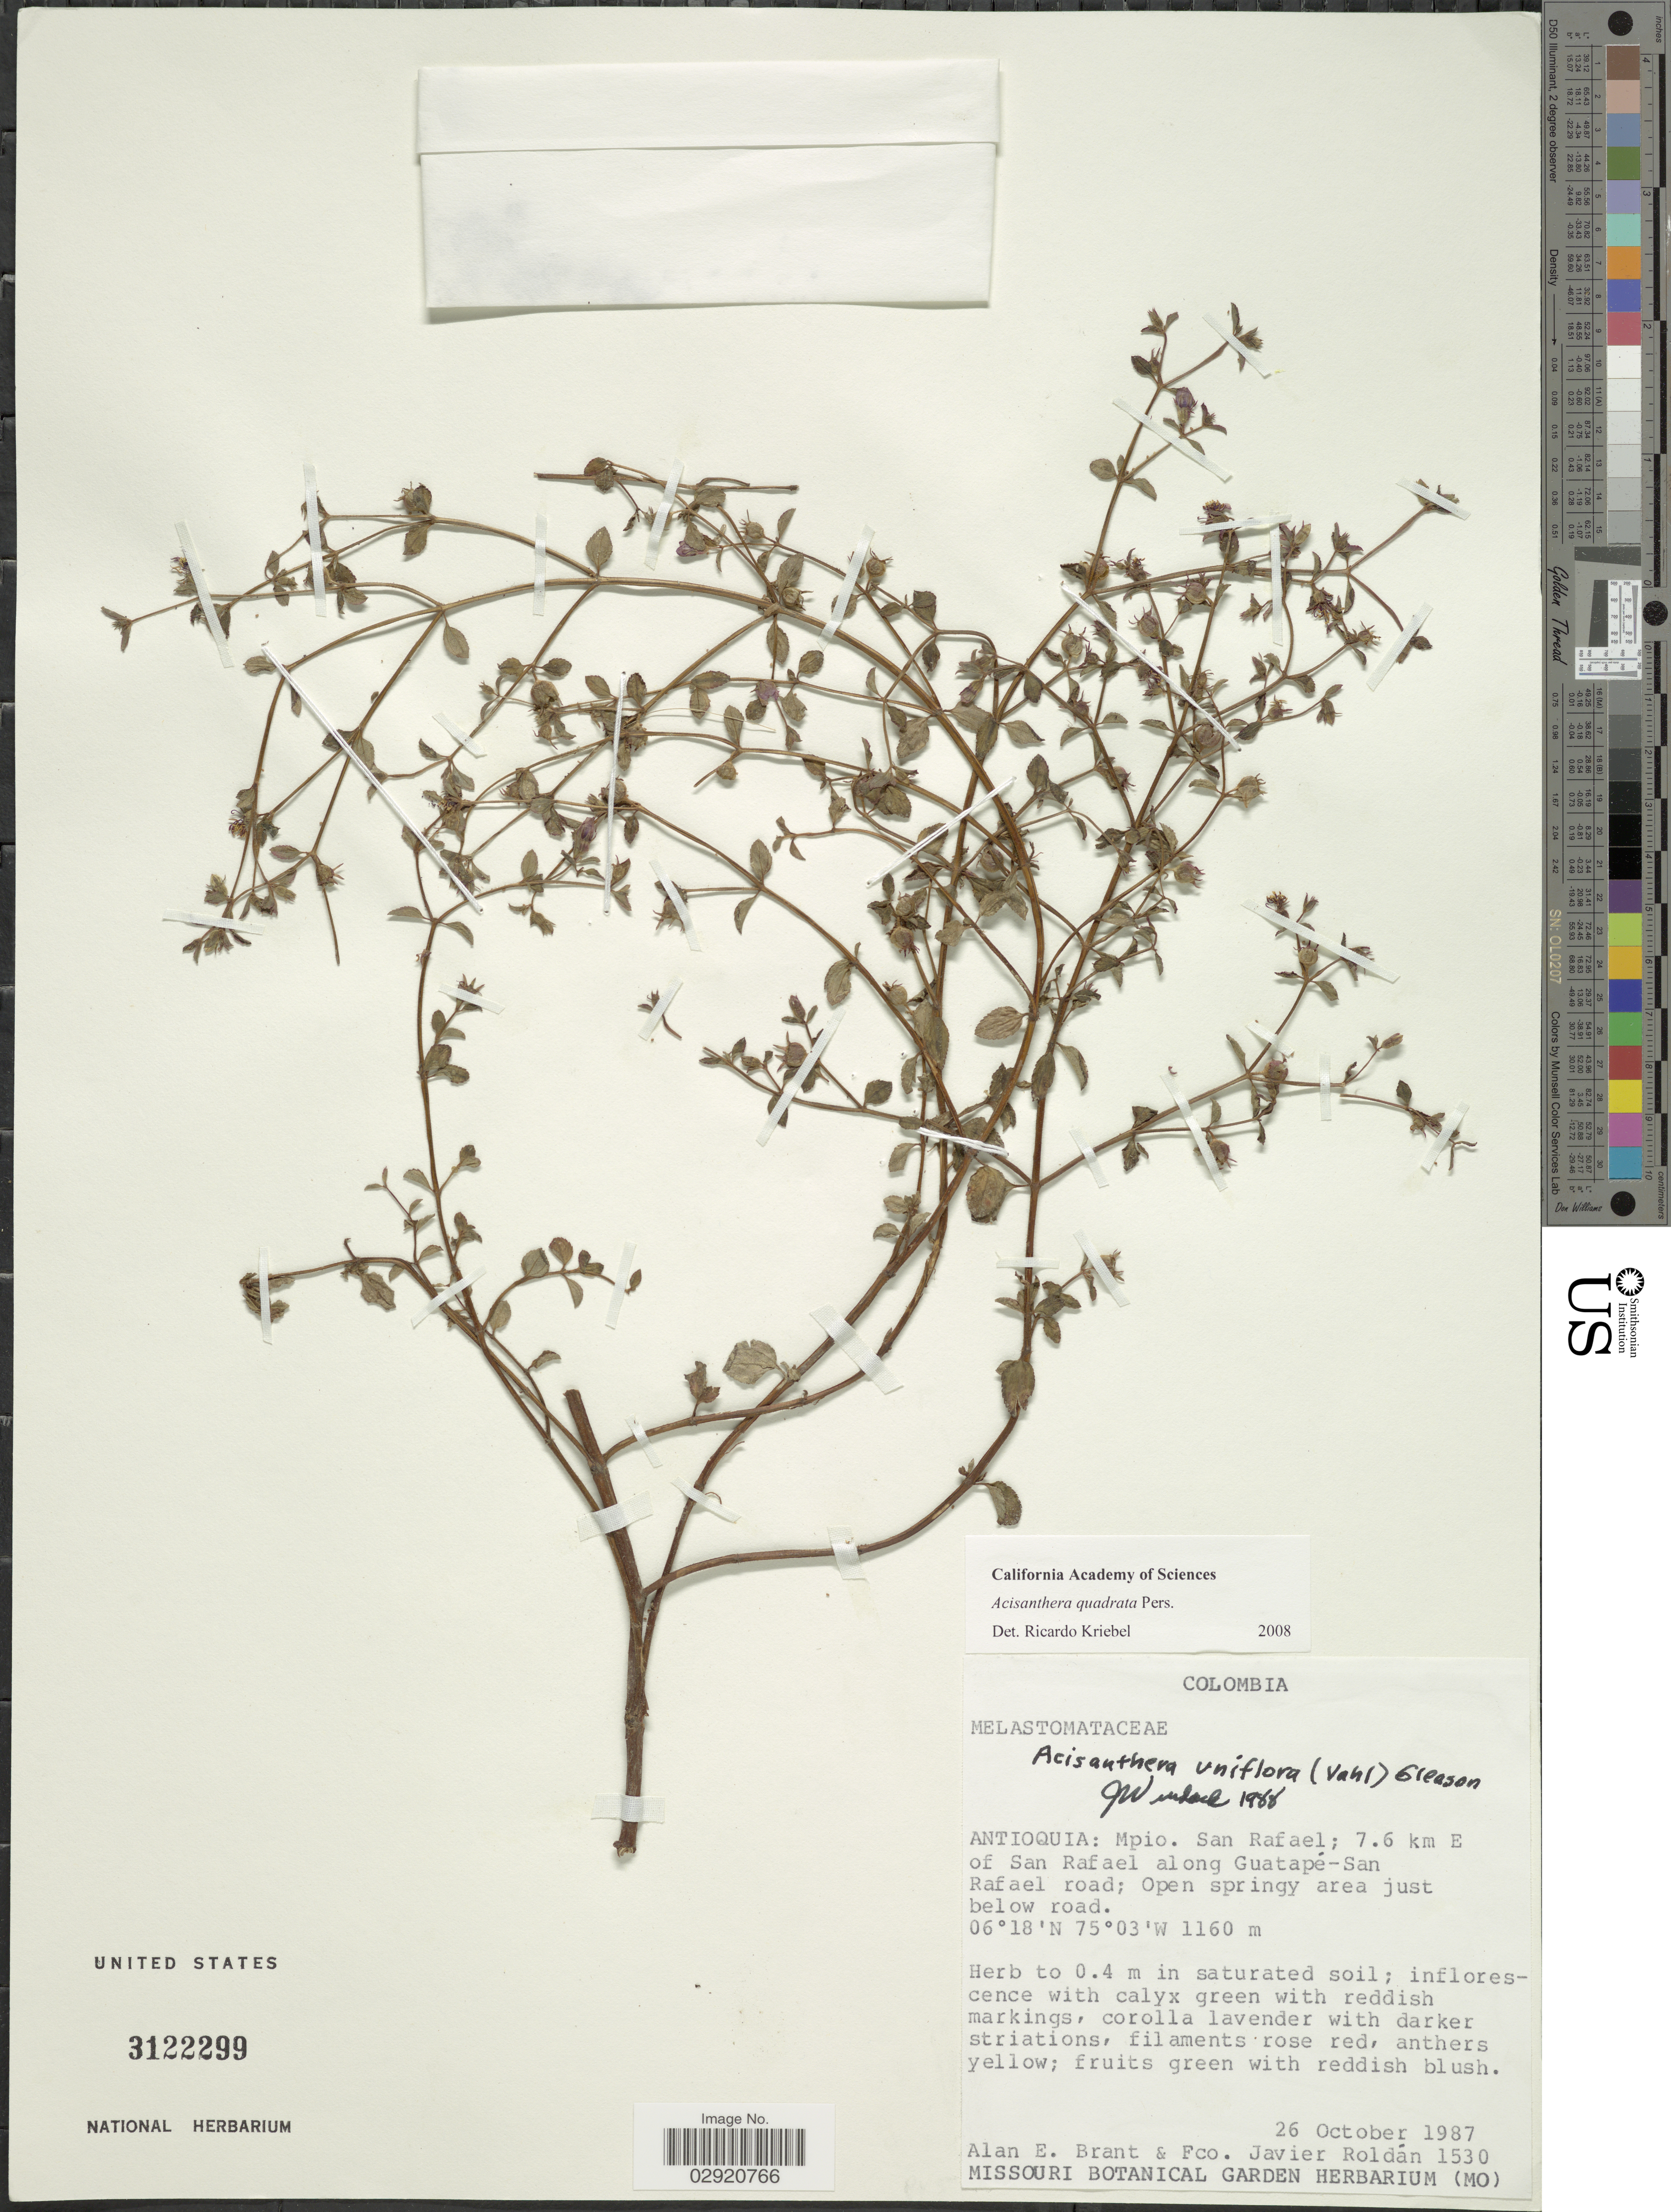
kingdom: Plantae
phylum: Tracheophyta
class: Magnoliopsida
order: Myrtales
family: Melastomataceae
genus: Acisanthera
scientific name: Acisanthera uniflora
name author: (Vahl) Gleason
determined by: Nunes da Silva, Diego, (RB), Jardim Botanico do Rio de Janeiro - Herbario (BRAZIL)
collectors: A. Brant & F. J. Roldán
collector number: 1530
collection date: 1987-10-26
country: Colombia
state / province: Antioquia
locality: Mpio. San Rafael; 7.6 km E of San Rafael along Guatapé-San Rafael road; Open srpingy area just below road.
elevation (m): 1160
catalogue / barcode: US 3122299